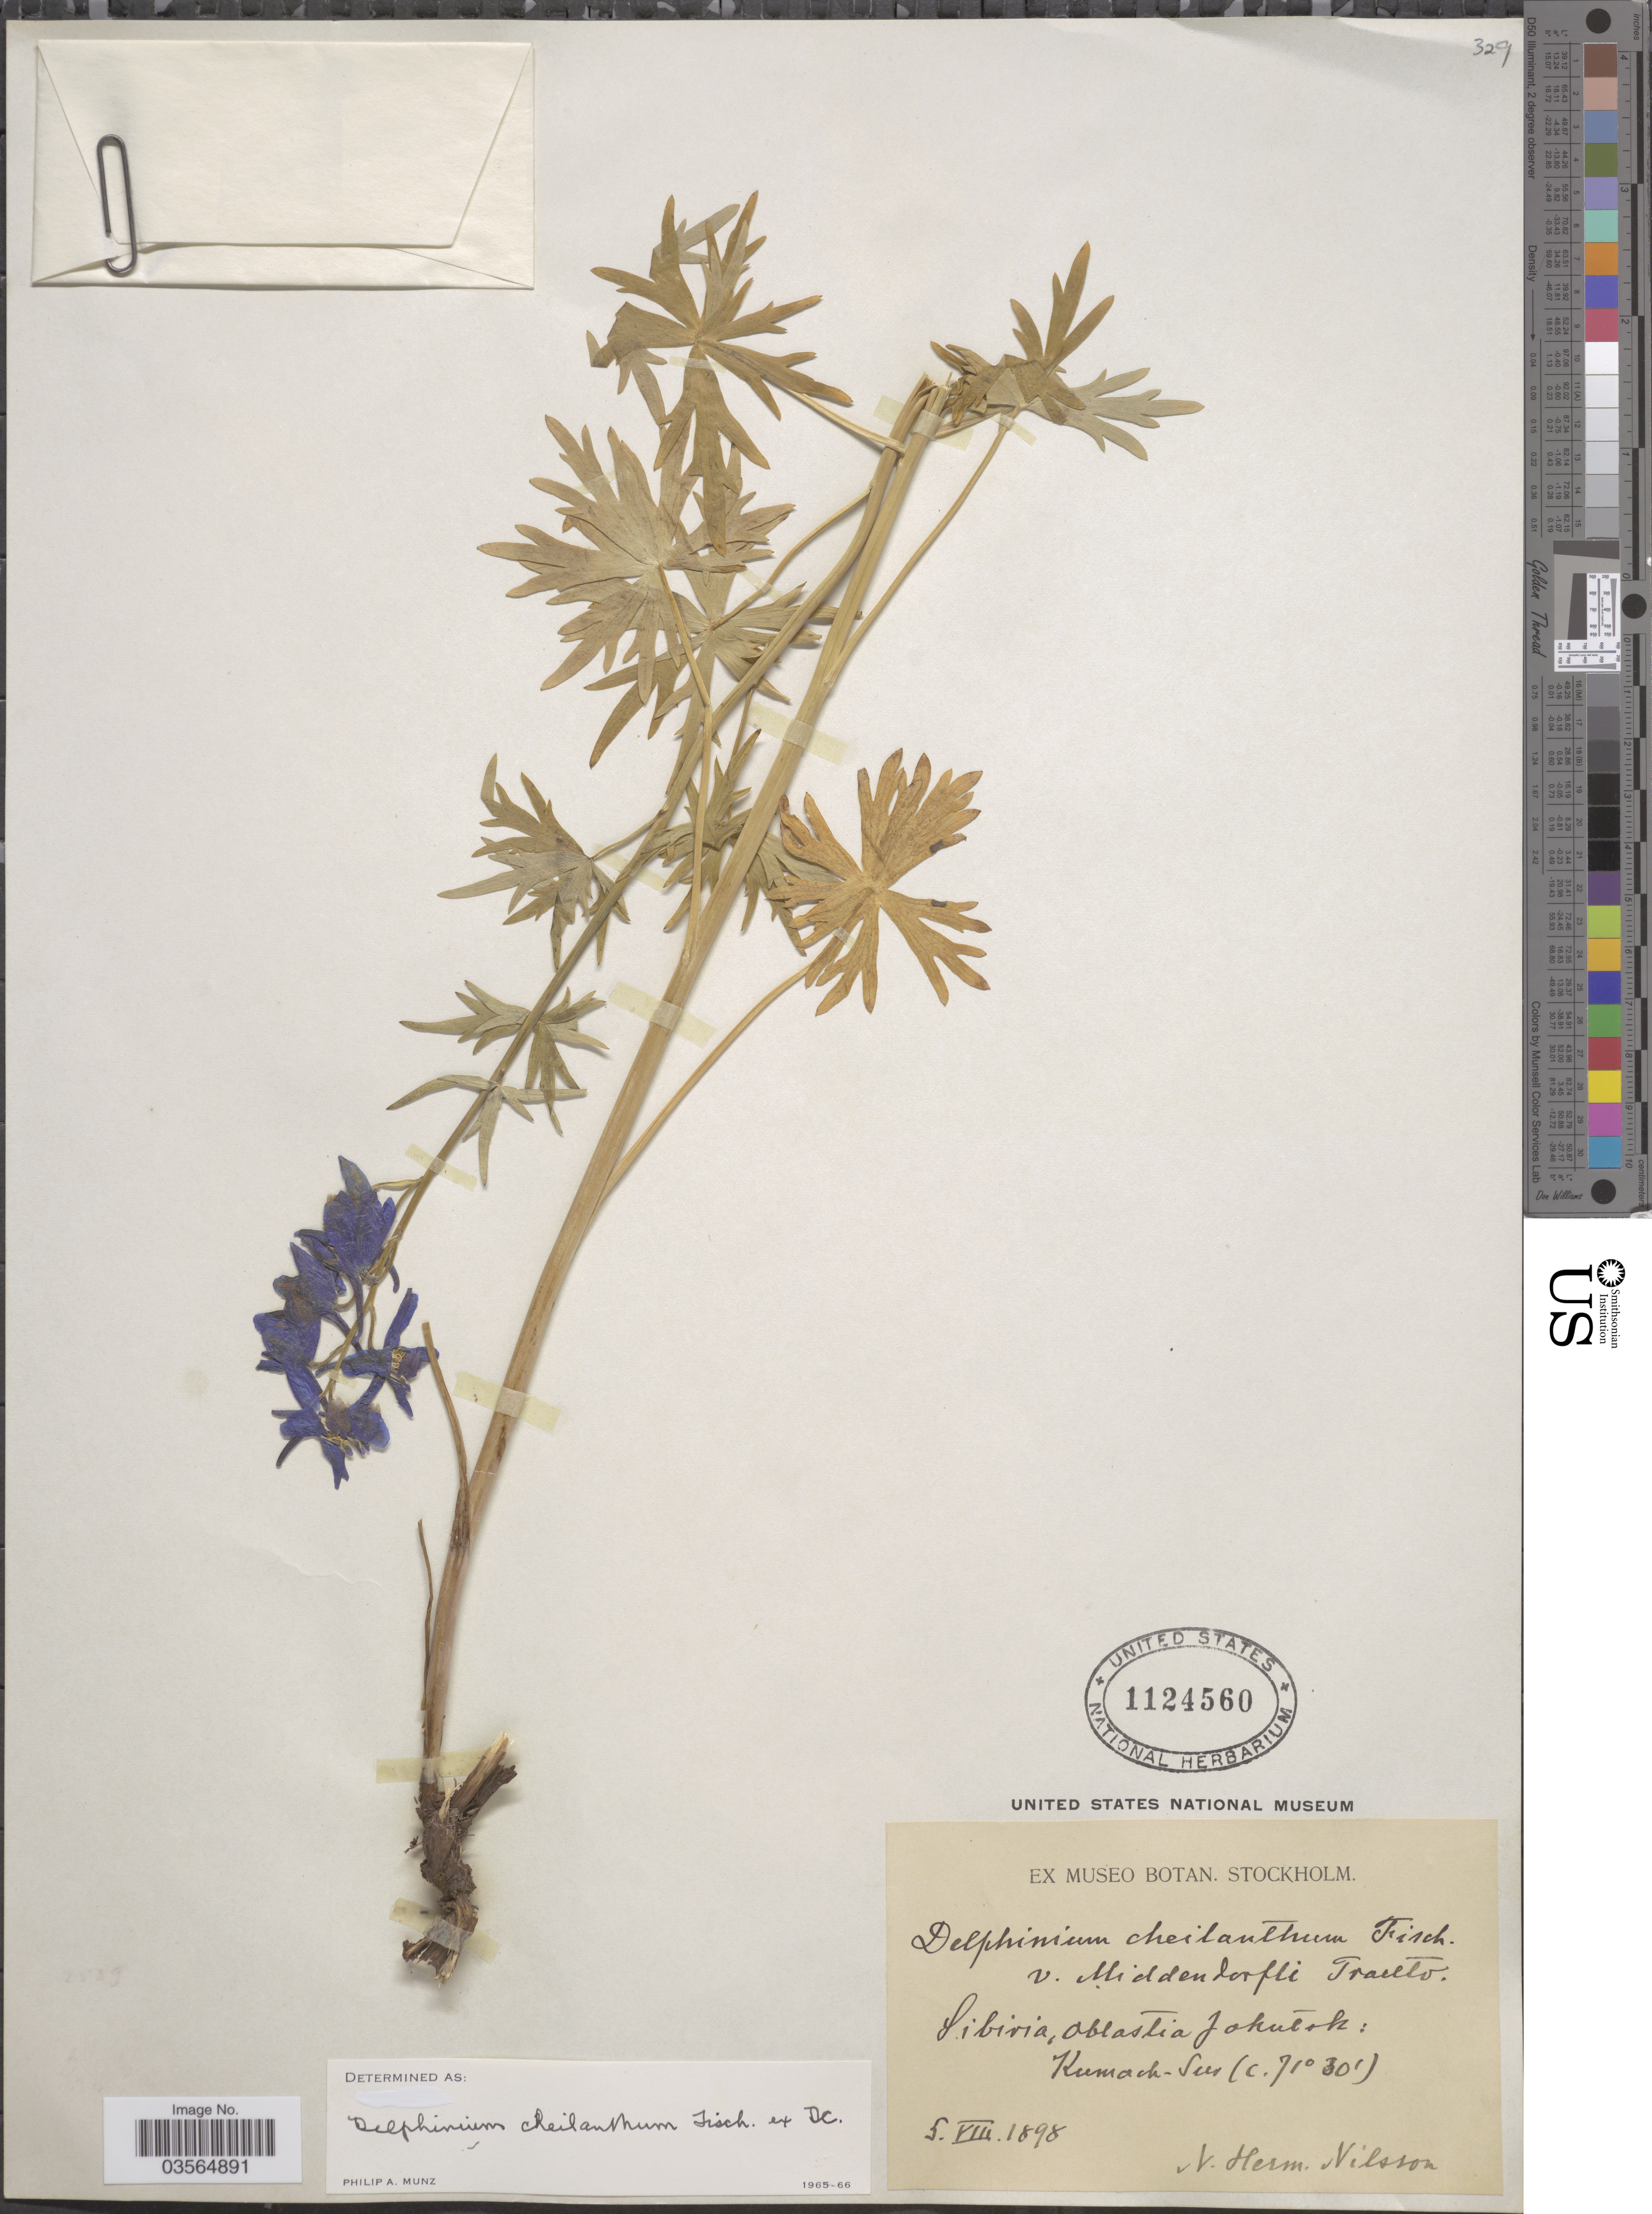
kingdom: Plantae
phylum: Tracheophyta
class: Magnoliopsida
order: Ranunculales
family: Ranunculaceae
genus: Delphinium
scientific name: Delphinium cheilanthum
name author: Fisch. ex DC.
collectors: N. H. Nilsson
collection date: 1898-08-05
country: Russian Federation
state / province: Sakha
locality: Sibiria, Oblastia Jakutsk: Kumach-Sur.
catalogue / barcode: US 1124560